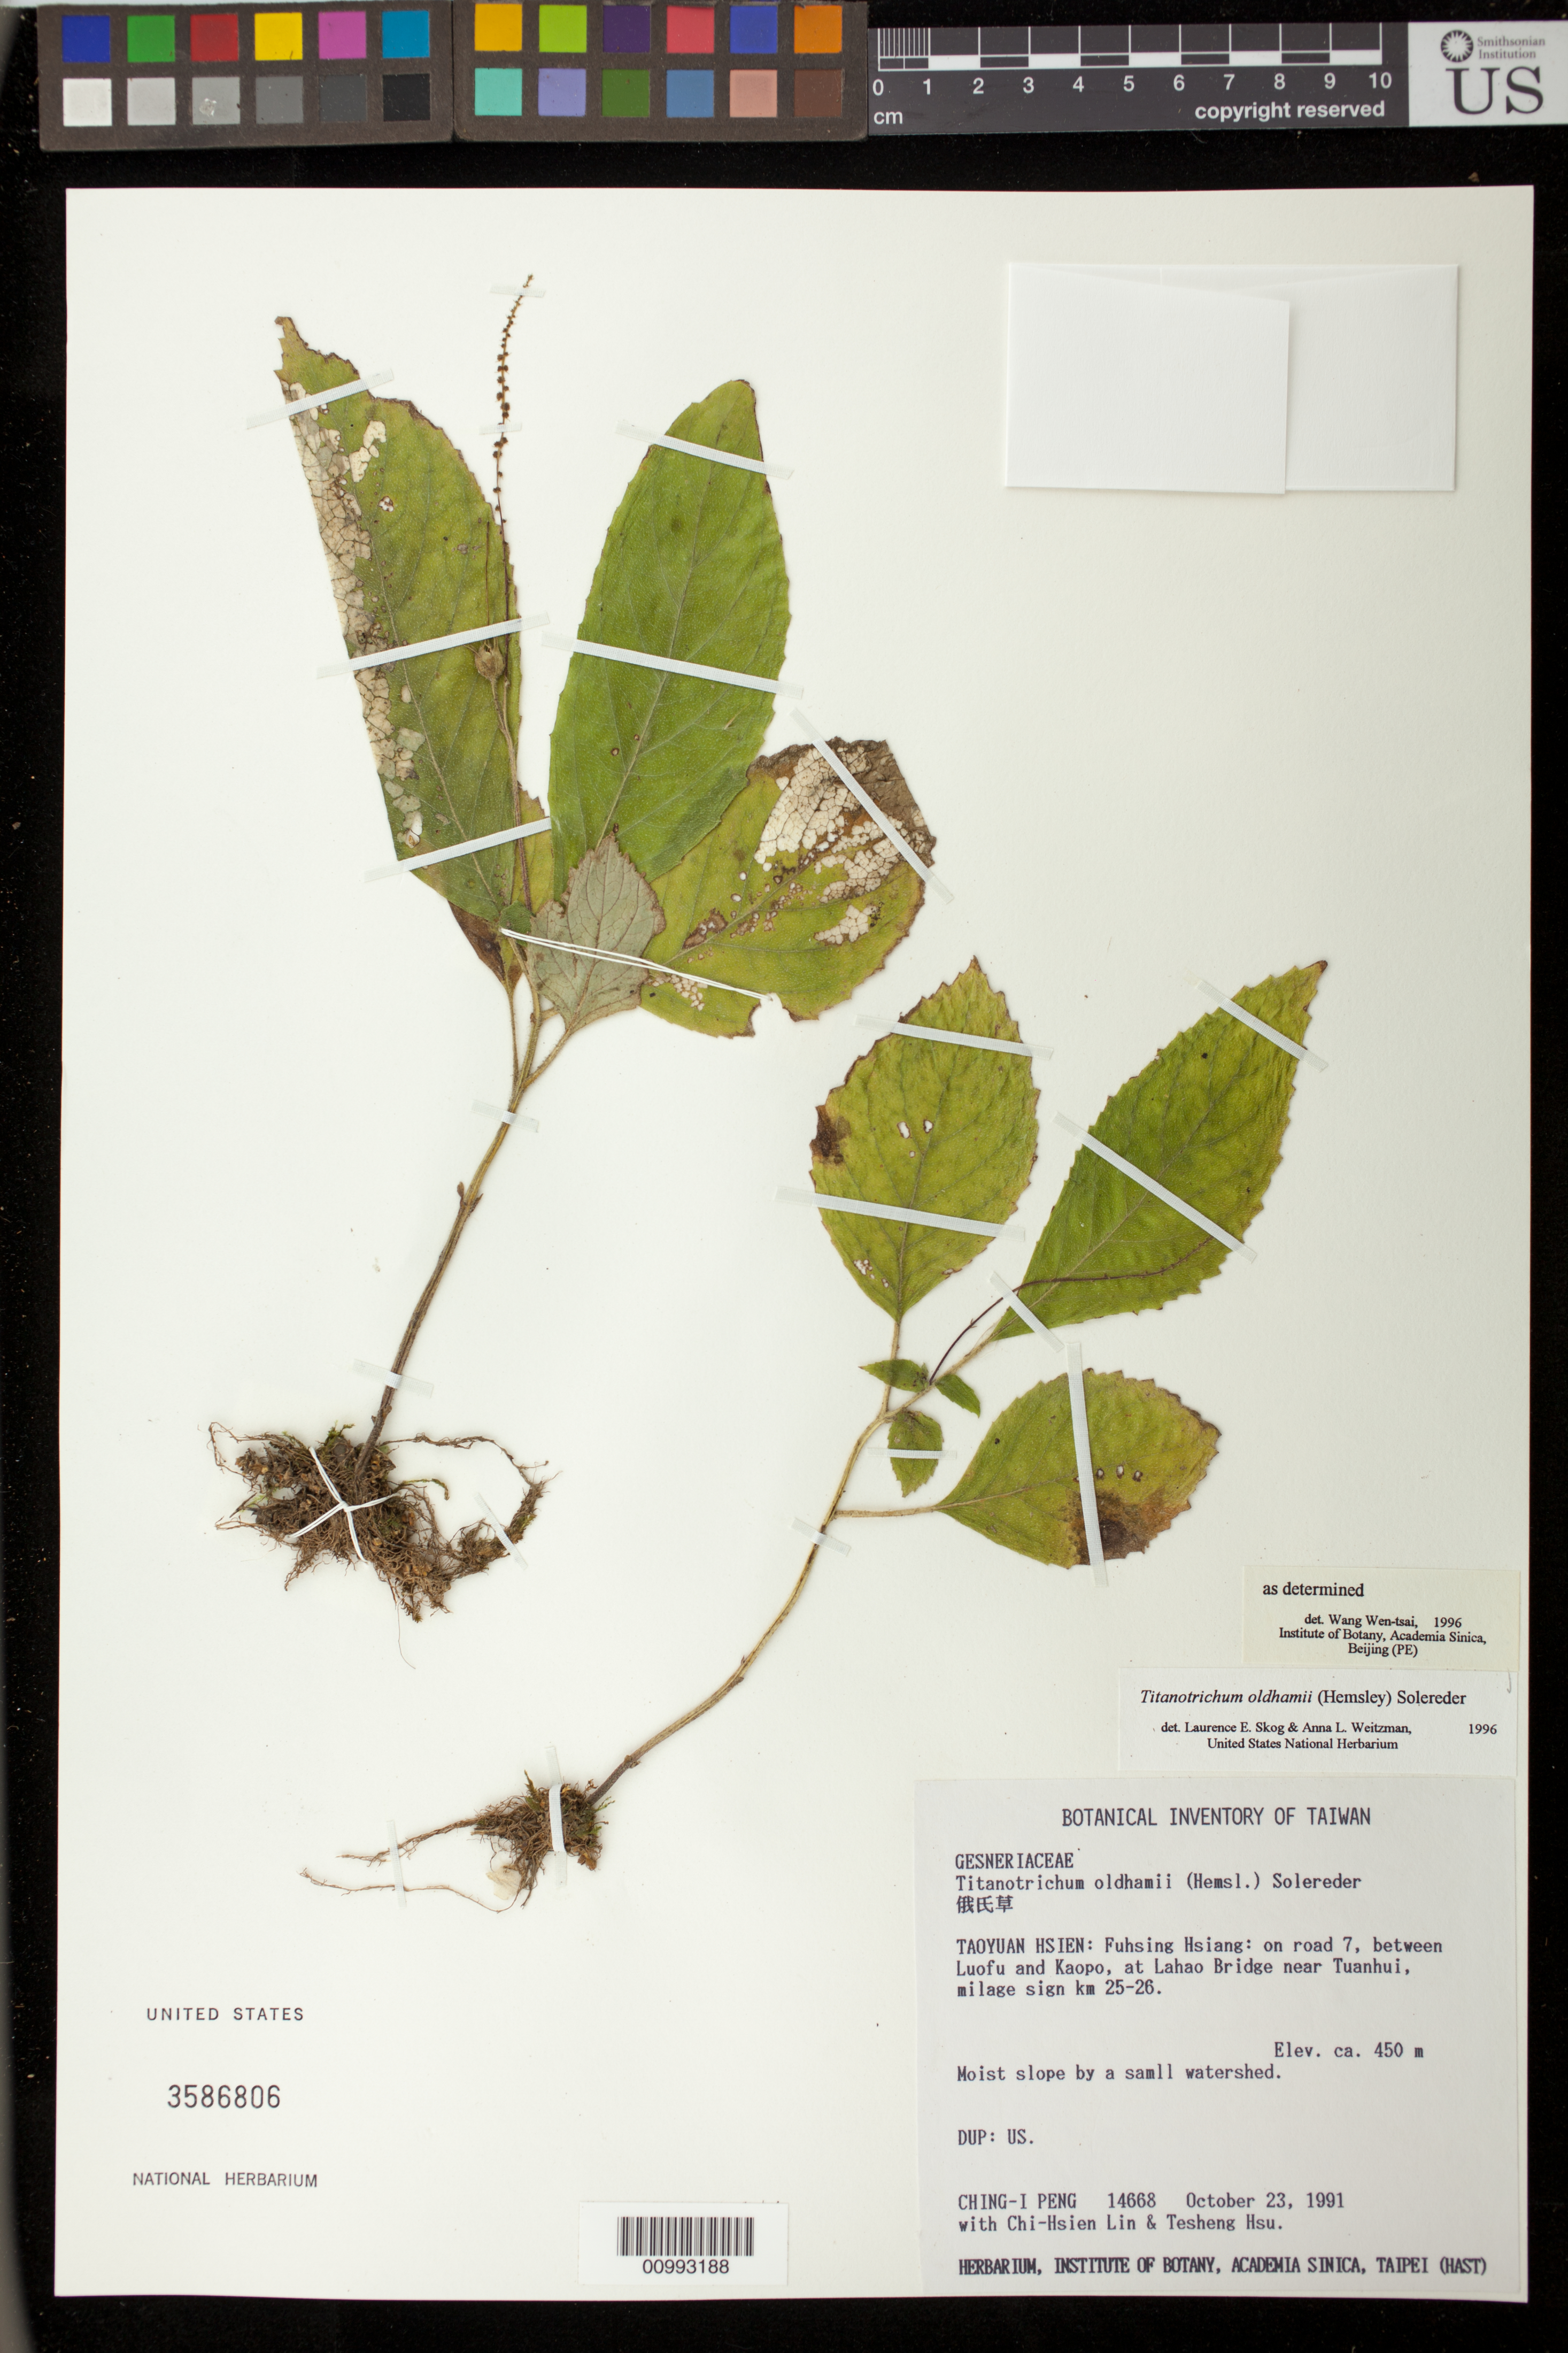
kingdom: Plantae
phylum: Tracheophyta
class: Magnoliopsida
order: Lamiales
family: Gesneriaceae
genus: Titanotrichum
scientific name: Titanotrichum oldhamii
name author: (Hemsl.) Soler.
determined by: Skog, L. E.; Weitzman, A. L.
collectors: C.-I Peng, C. Lin & T. Hsu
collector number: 14668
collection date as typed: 23 Oct 1991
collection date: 1991-10-23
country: Taiwan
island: Taiwan [Formosa]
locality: Taoyuan Hsien: Fuhsing Hsiang, on road 7, between Luofu and Kaopo, at Lahao Bridge near Tuanhui, milage sign km 25-26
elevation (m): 450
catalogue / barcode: US 3586806